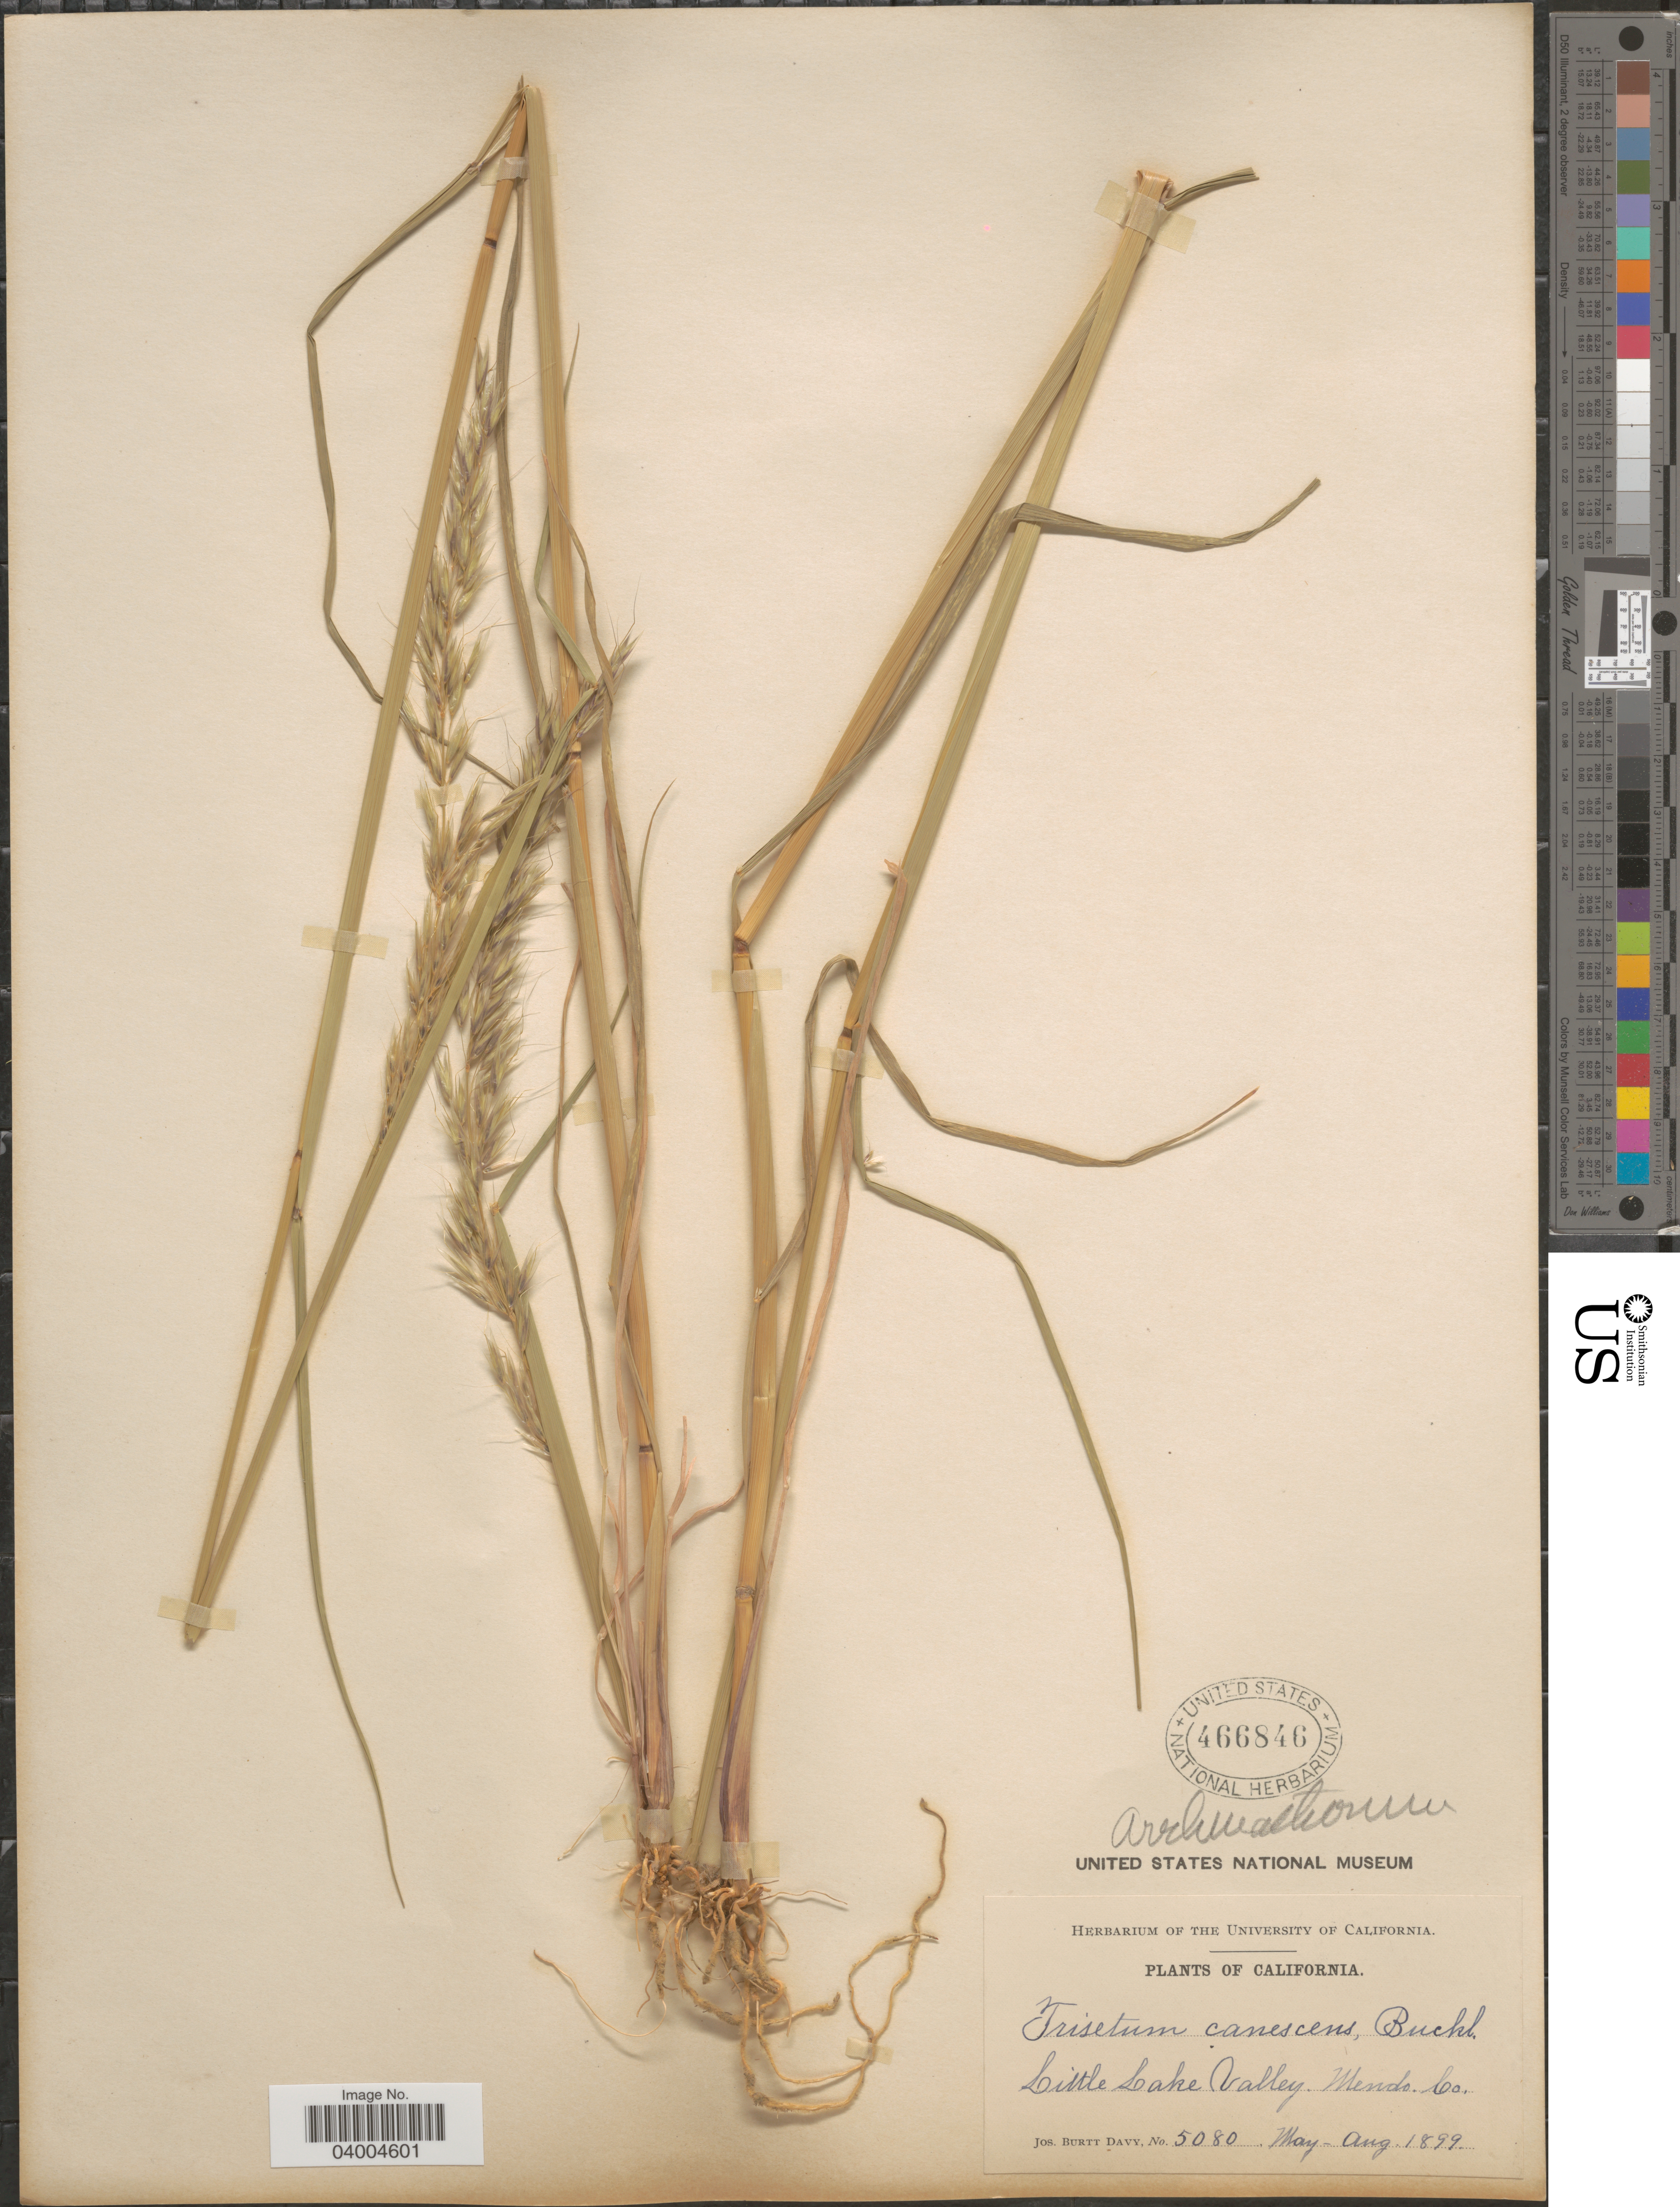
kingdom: Plantae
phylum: Tracheophyta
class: Liliopsida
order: Poales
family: Poaceae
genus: Arrhenatherum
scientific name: Arrhenatherum elatius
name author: (L.) J. Presl & C. Presl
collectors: J. Burtt Davy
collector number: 5080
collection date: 1899-05/1899-08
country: United States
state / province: California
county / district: Mendocino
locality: Little Lake Valley. Mendo. Co.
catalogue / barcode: US 466846